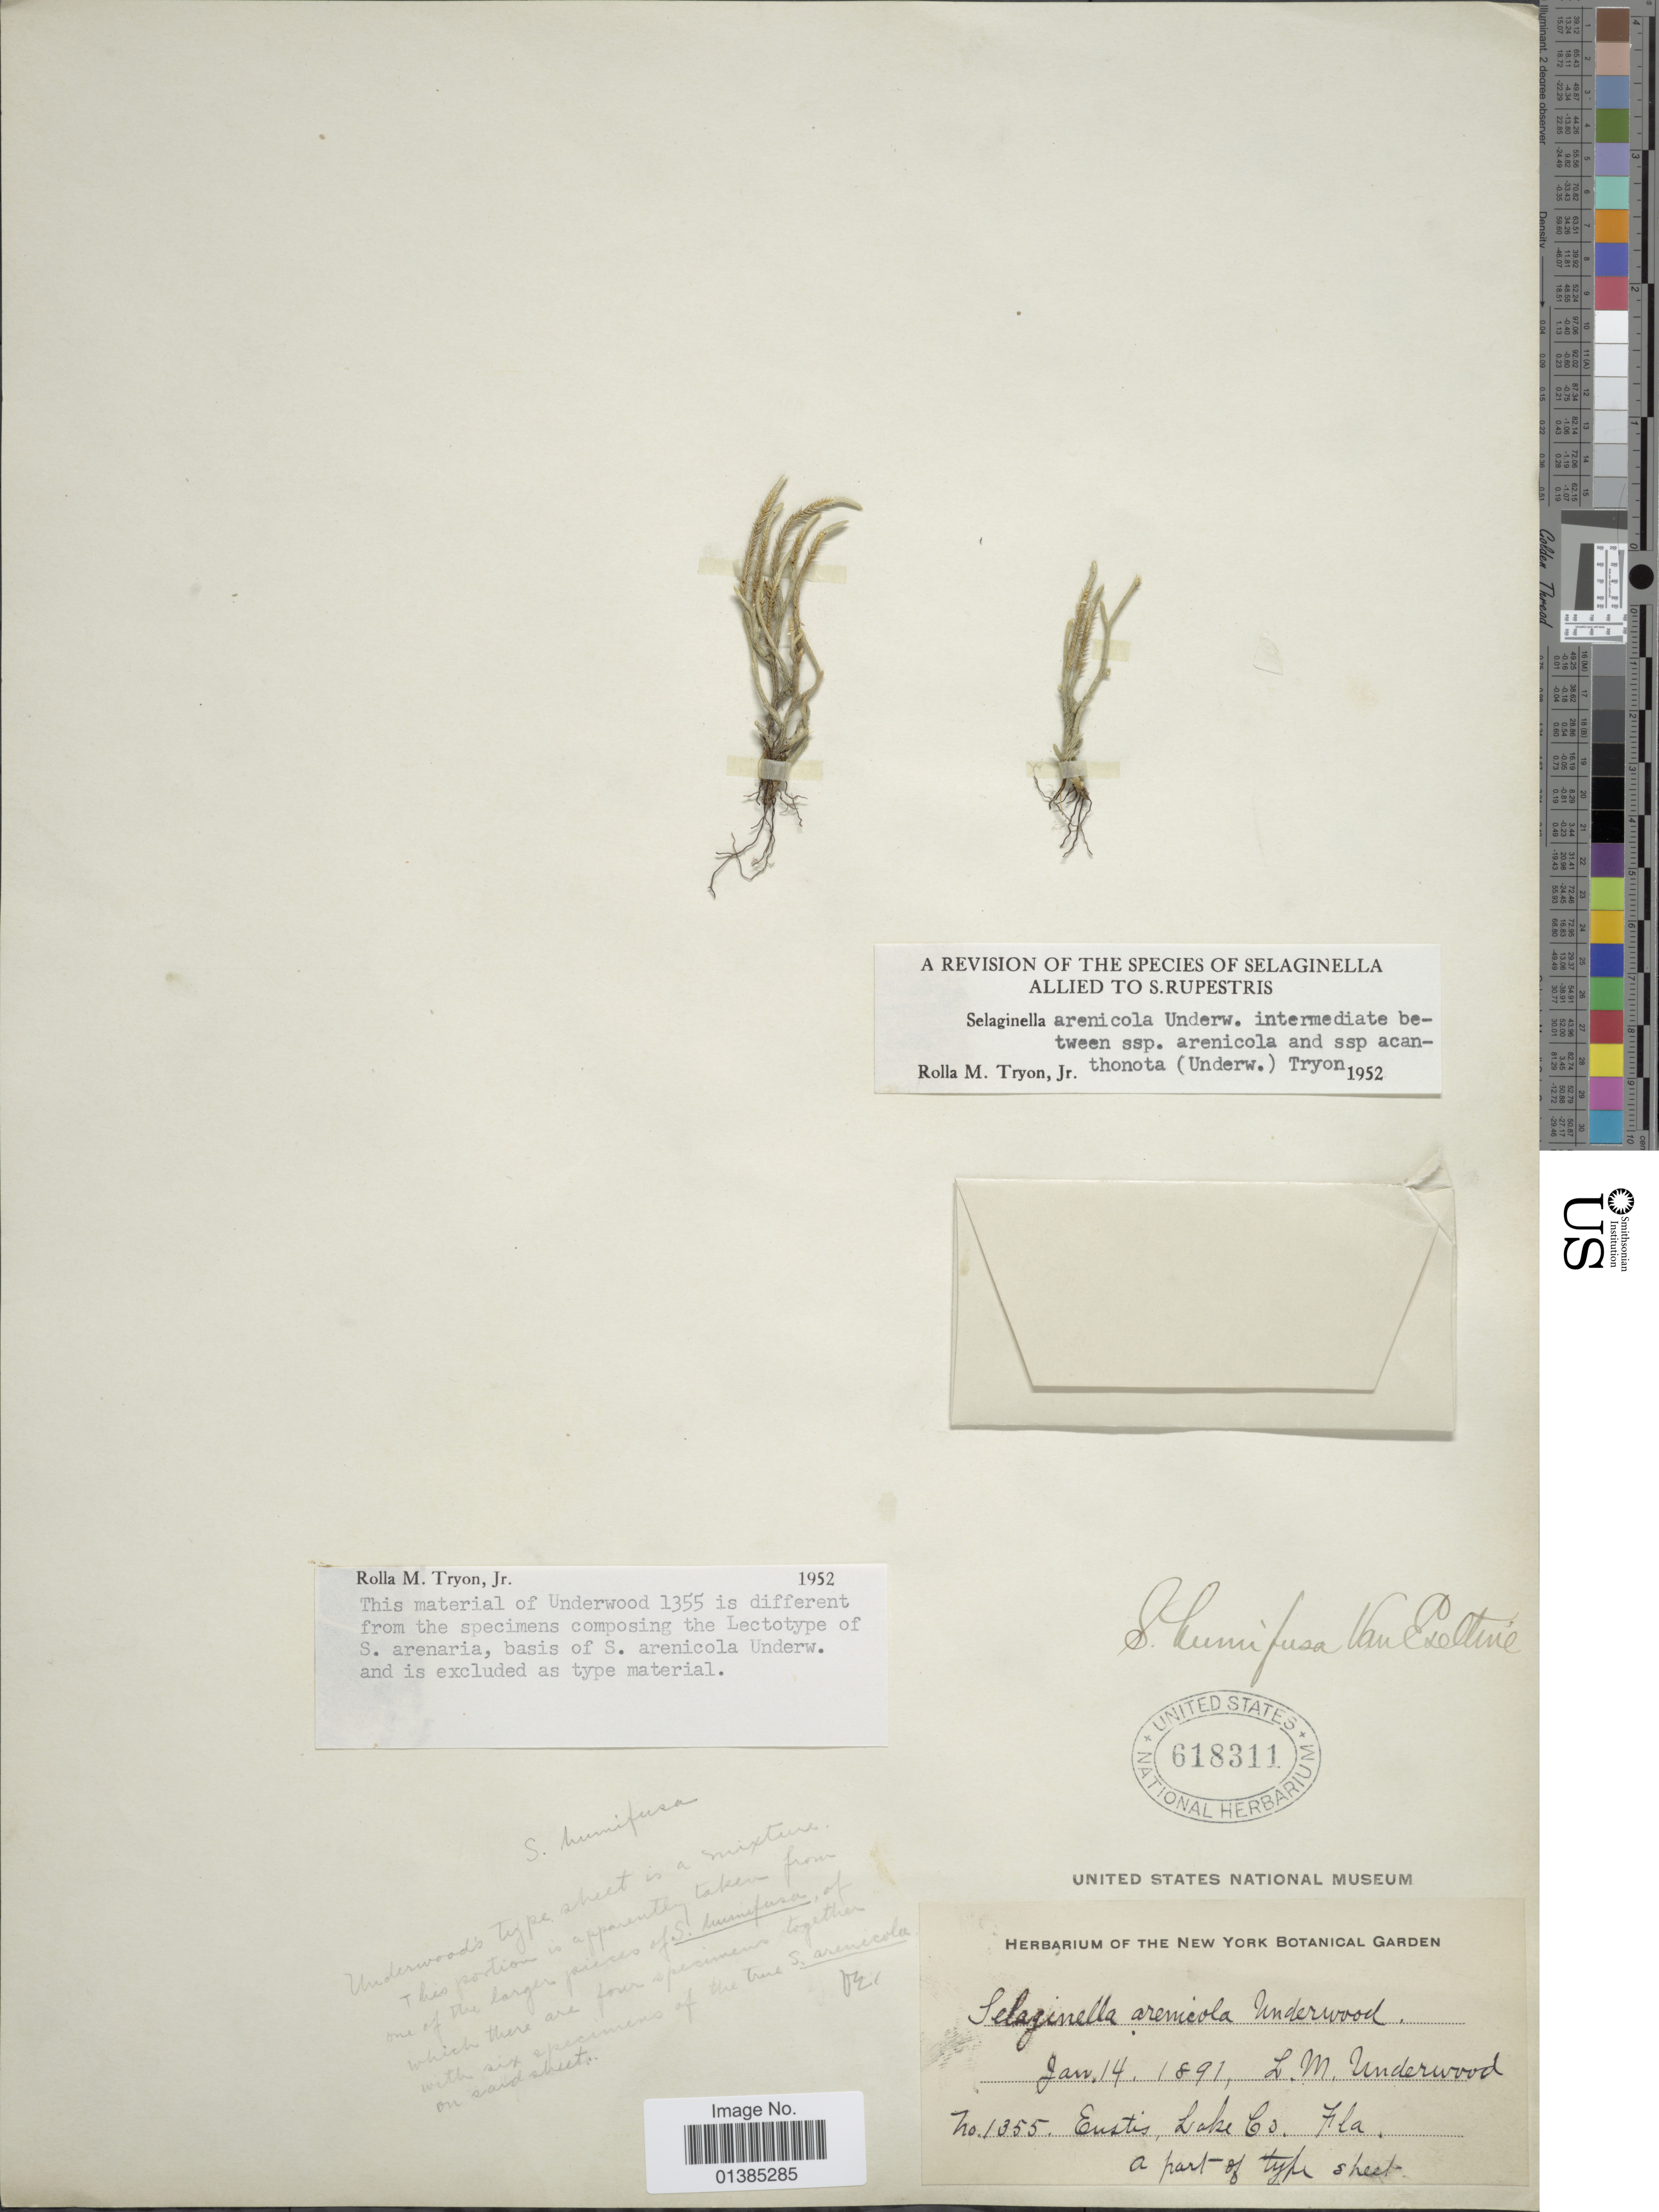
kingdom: Plantae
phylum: Tracheophyta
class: Lycopodiopsida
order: Selaginellales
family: Selaginellaceae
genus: Selaginella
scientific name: Selaginella arenicola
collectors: L. M. Underwood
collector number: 1355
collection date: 1891-01-14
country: United States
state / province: Florida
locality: Eustis, Lake Co.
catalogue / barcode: US 618311